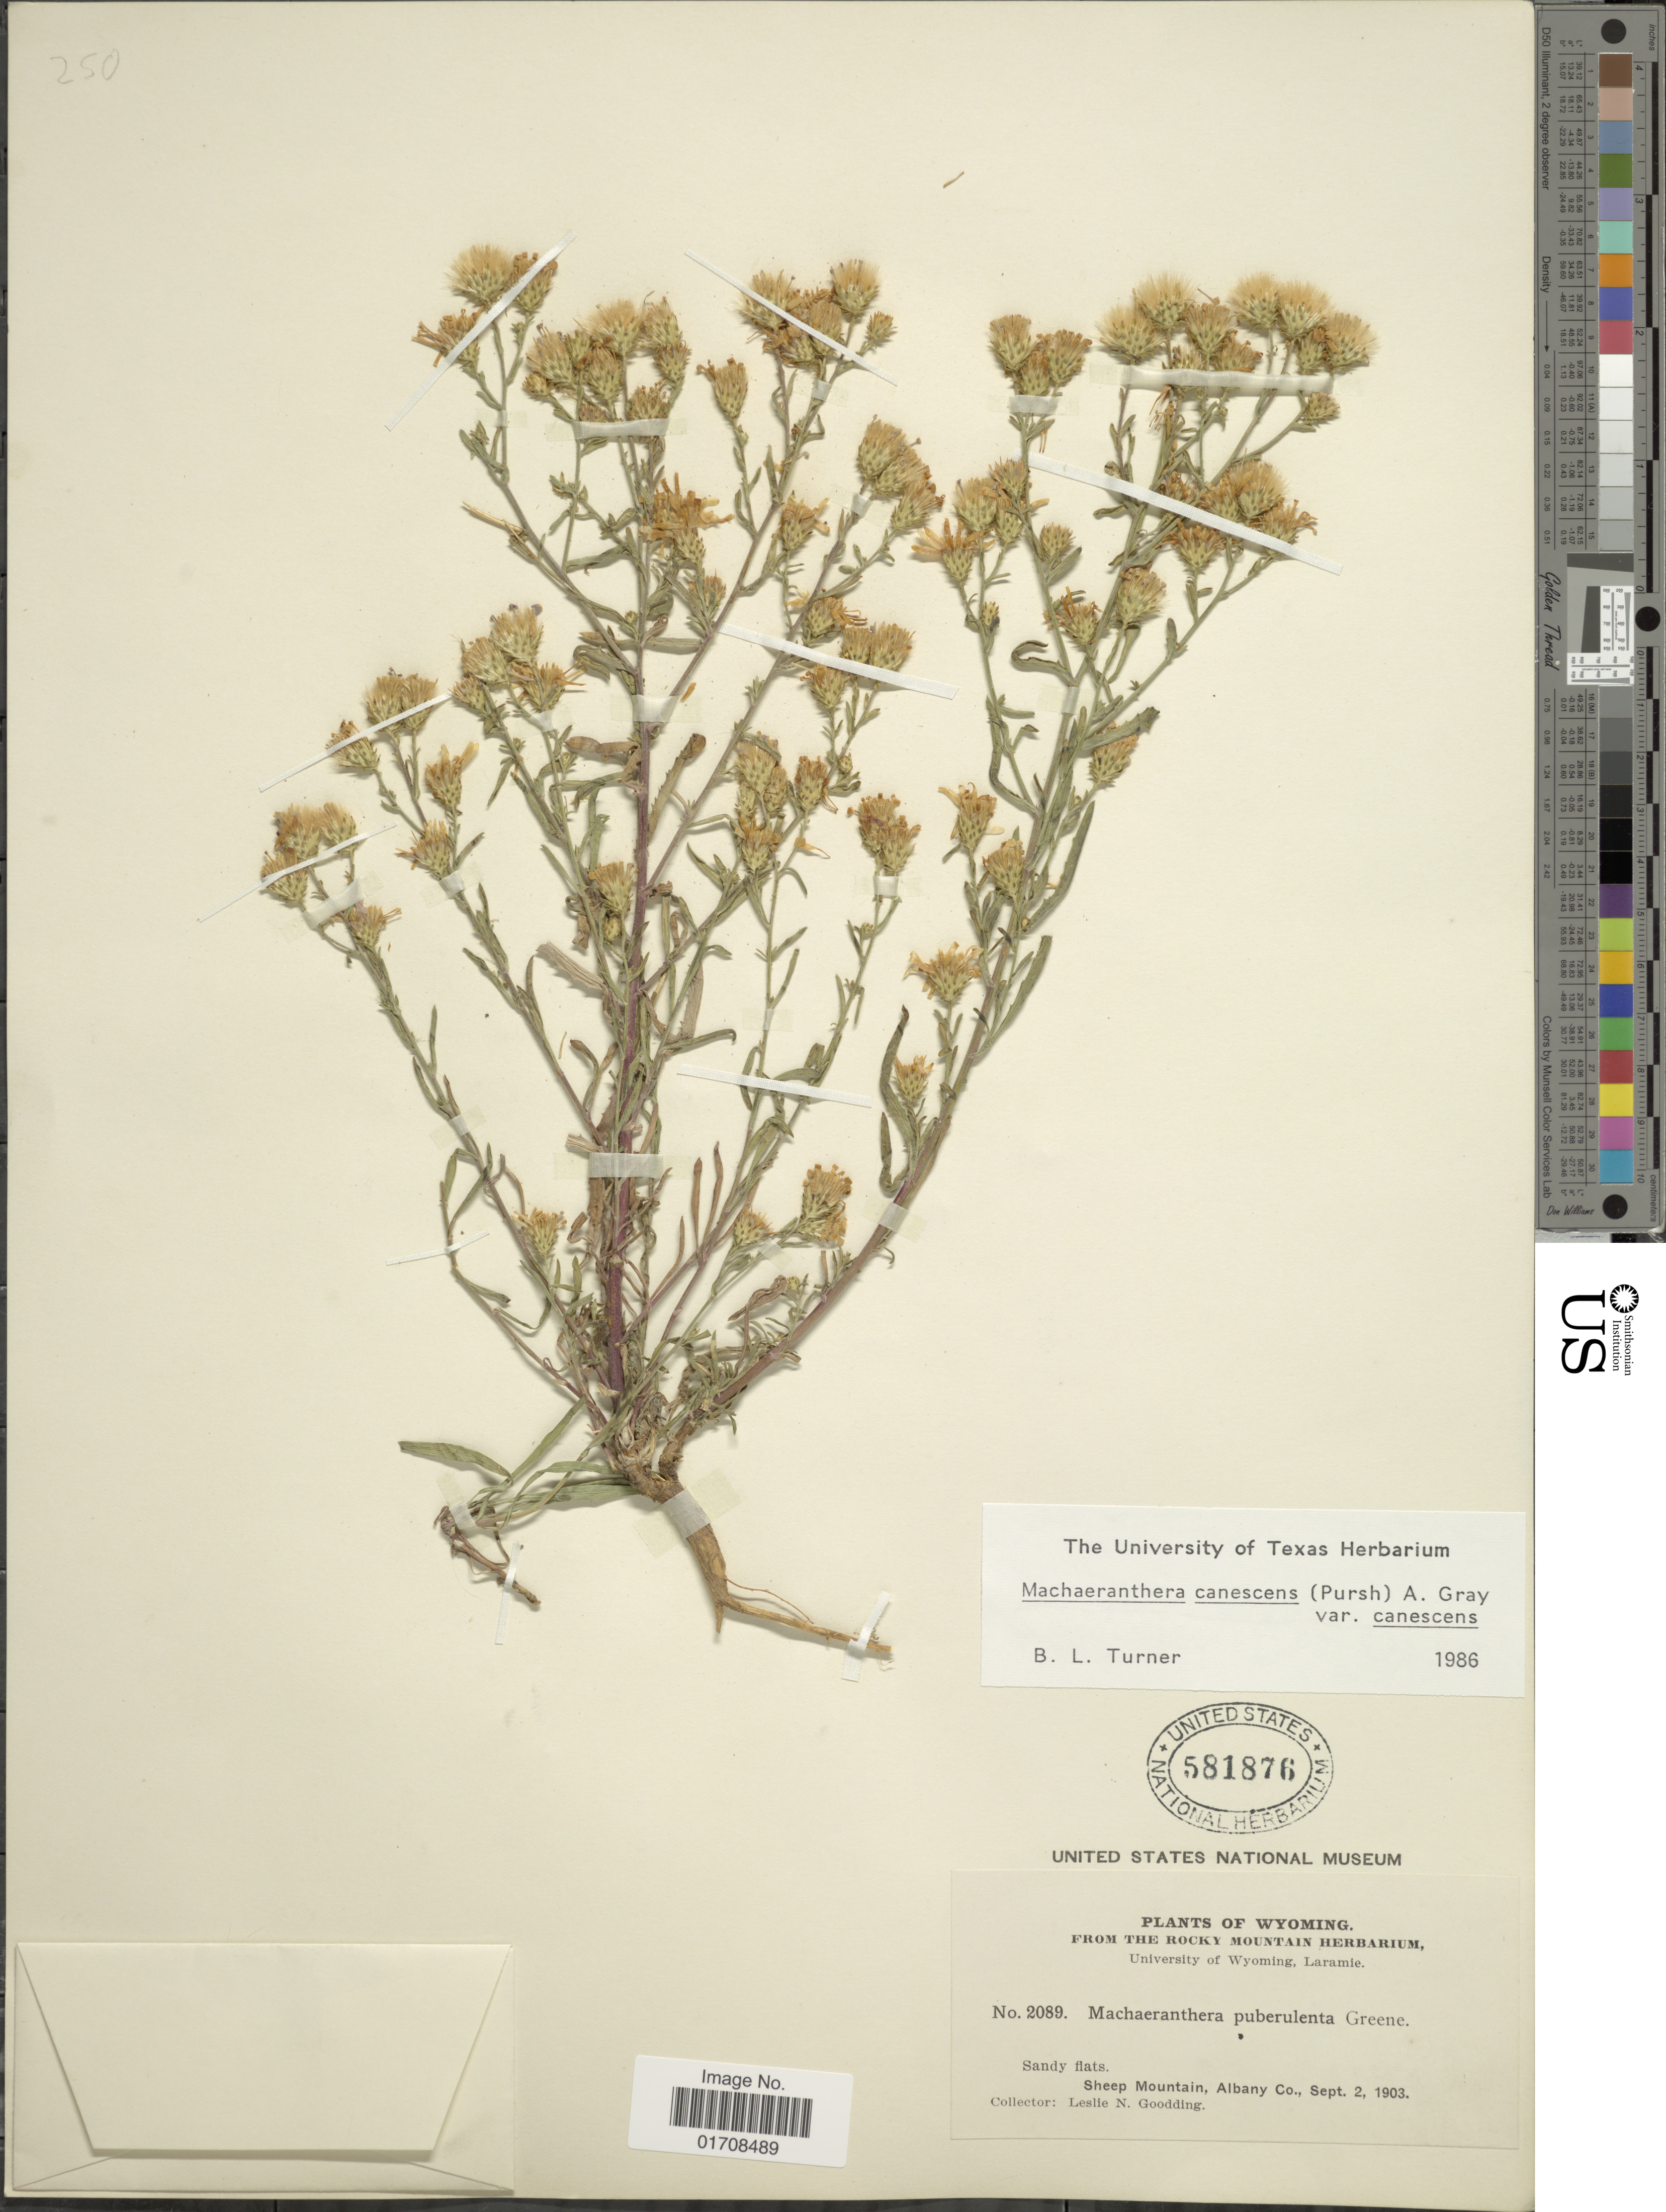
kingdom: Plantae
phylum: Tracheophyta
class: Magnoliopsida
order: Asterales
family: Asteraceae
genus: Machaeranthera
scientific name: Machaeranthera canescens var. canescens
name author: (Pursh) A. Gray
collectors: L. N. Goodding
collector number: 2089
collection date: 1903-09-02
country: United States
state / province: Wyoming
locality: Sheep Mountain, Albany Co.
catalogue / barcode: US 581876